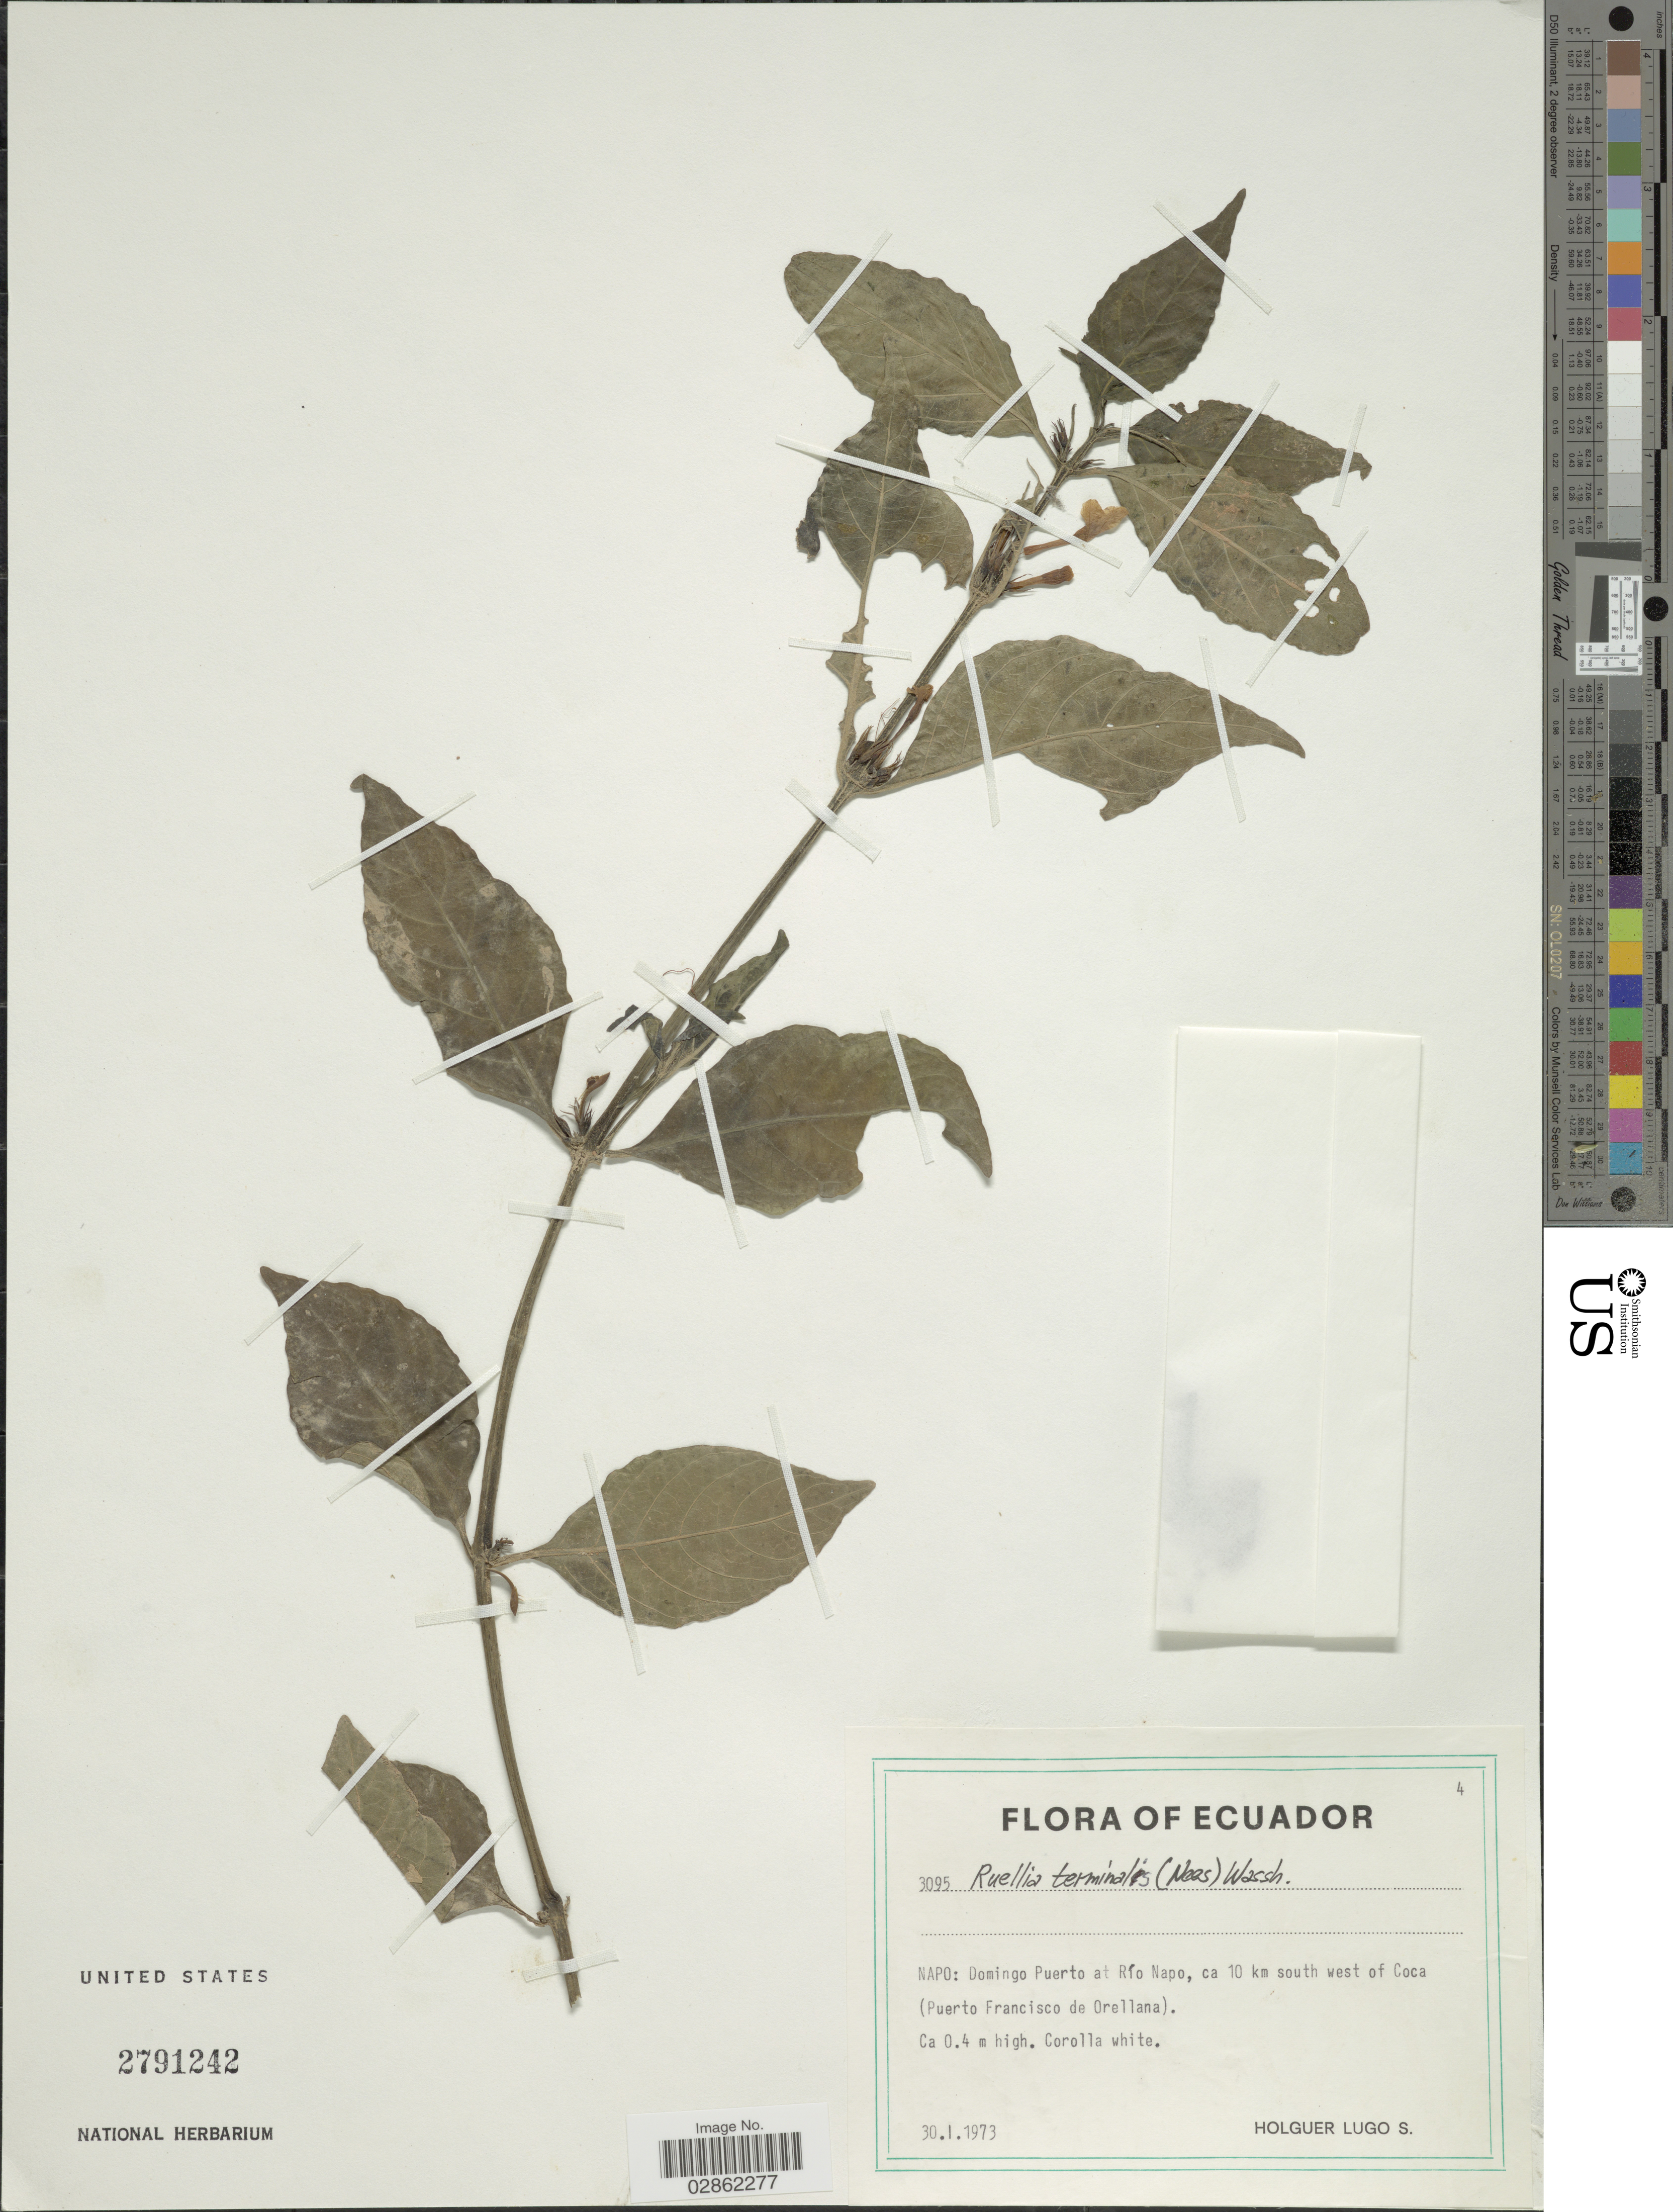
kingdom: Plantae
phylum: Tracheophyta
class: Magnoliopsida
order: Lamiales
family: Acanthaceae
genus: Ruellia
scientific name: Ruellia terminalis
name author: (Nees) Wassh.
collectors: H. Lugo S.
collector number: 3095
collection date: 1973-01-30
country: Ecuador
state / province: Napo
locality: Domingo Puerto at Río Napo, ca 10 km south west of Coca (Puerto Francisco de Orellana).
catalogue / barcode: US 2791242